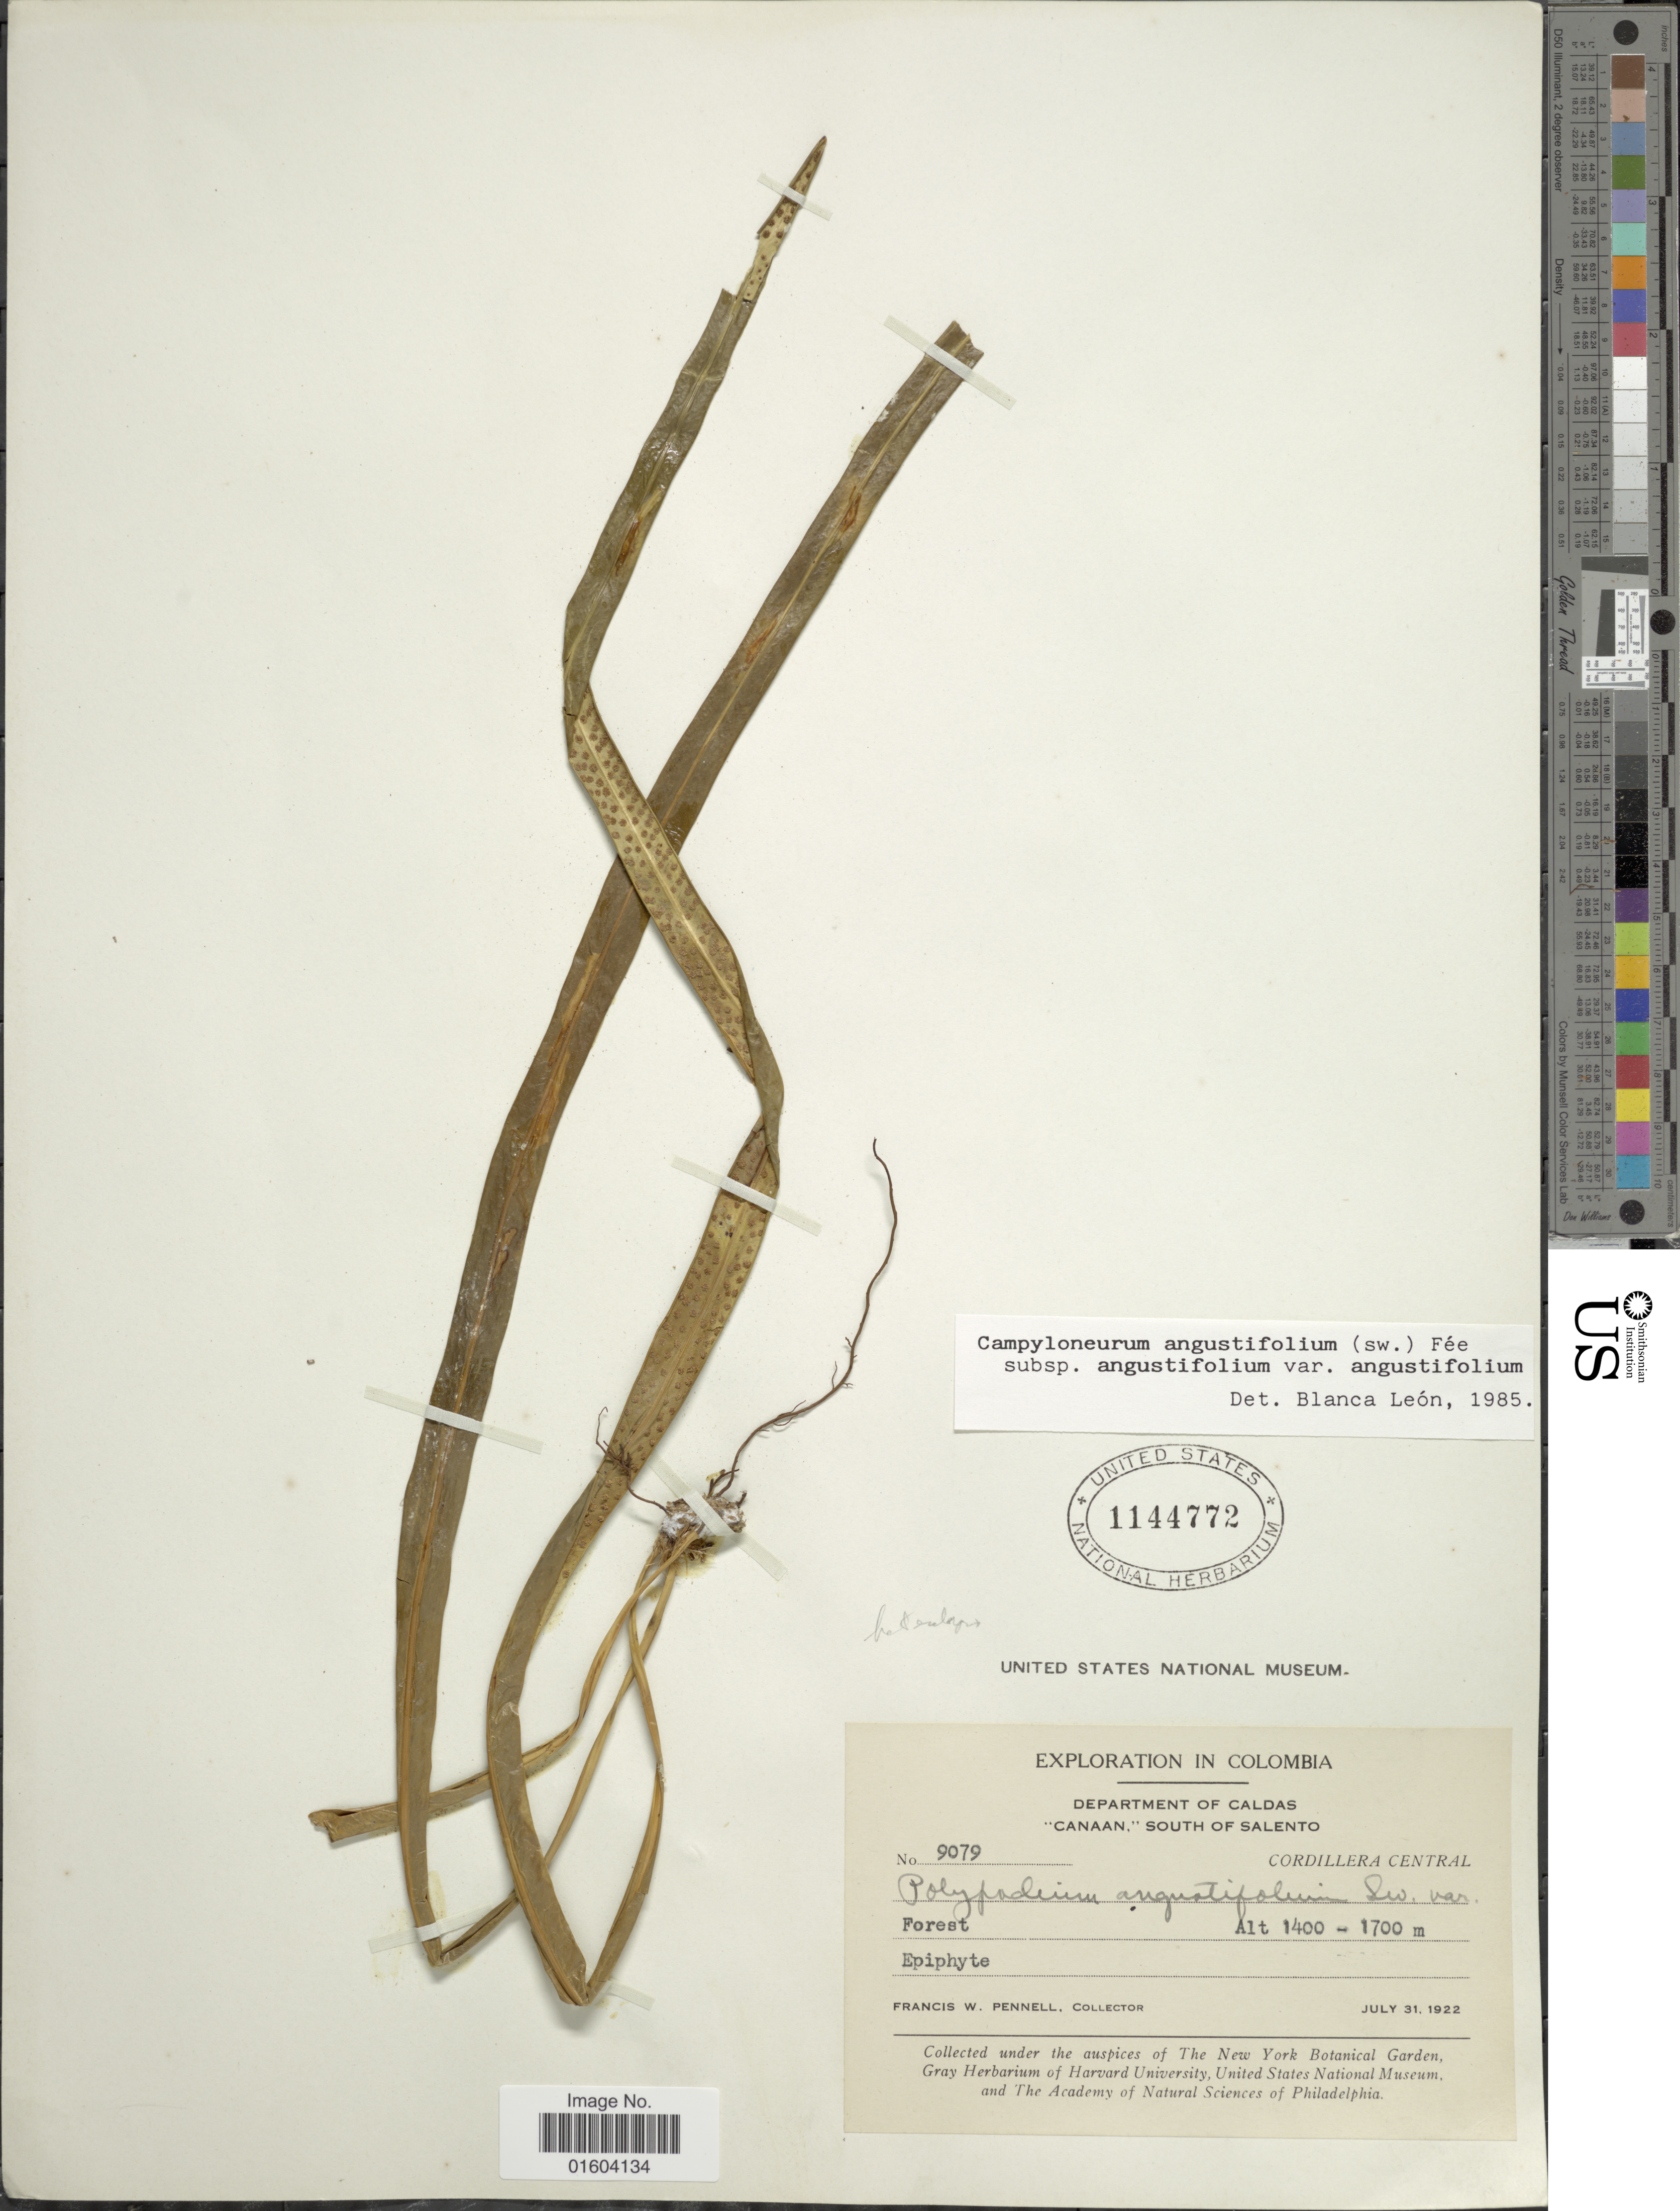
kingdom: Plantae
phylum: Tracheophyta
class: Polypodiopsida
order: Polypodiales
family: Polypodiaceae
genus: Campyloneurum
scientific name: Campyloneurum chlorolepis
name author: Alston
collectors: F. W. Pennell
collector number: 9079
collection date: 1922-07-31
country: Colombia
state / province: Caldas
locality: Columbia. Department of Caldas, "Canaan, "South of Salento. Cordillera central.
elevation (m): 1400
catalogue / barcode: US 1144772